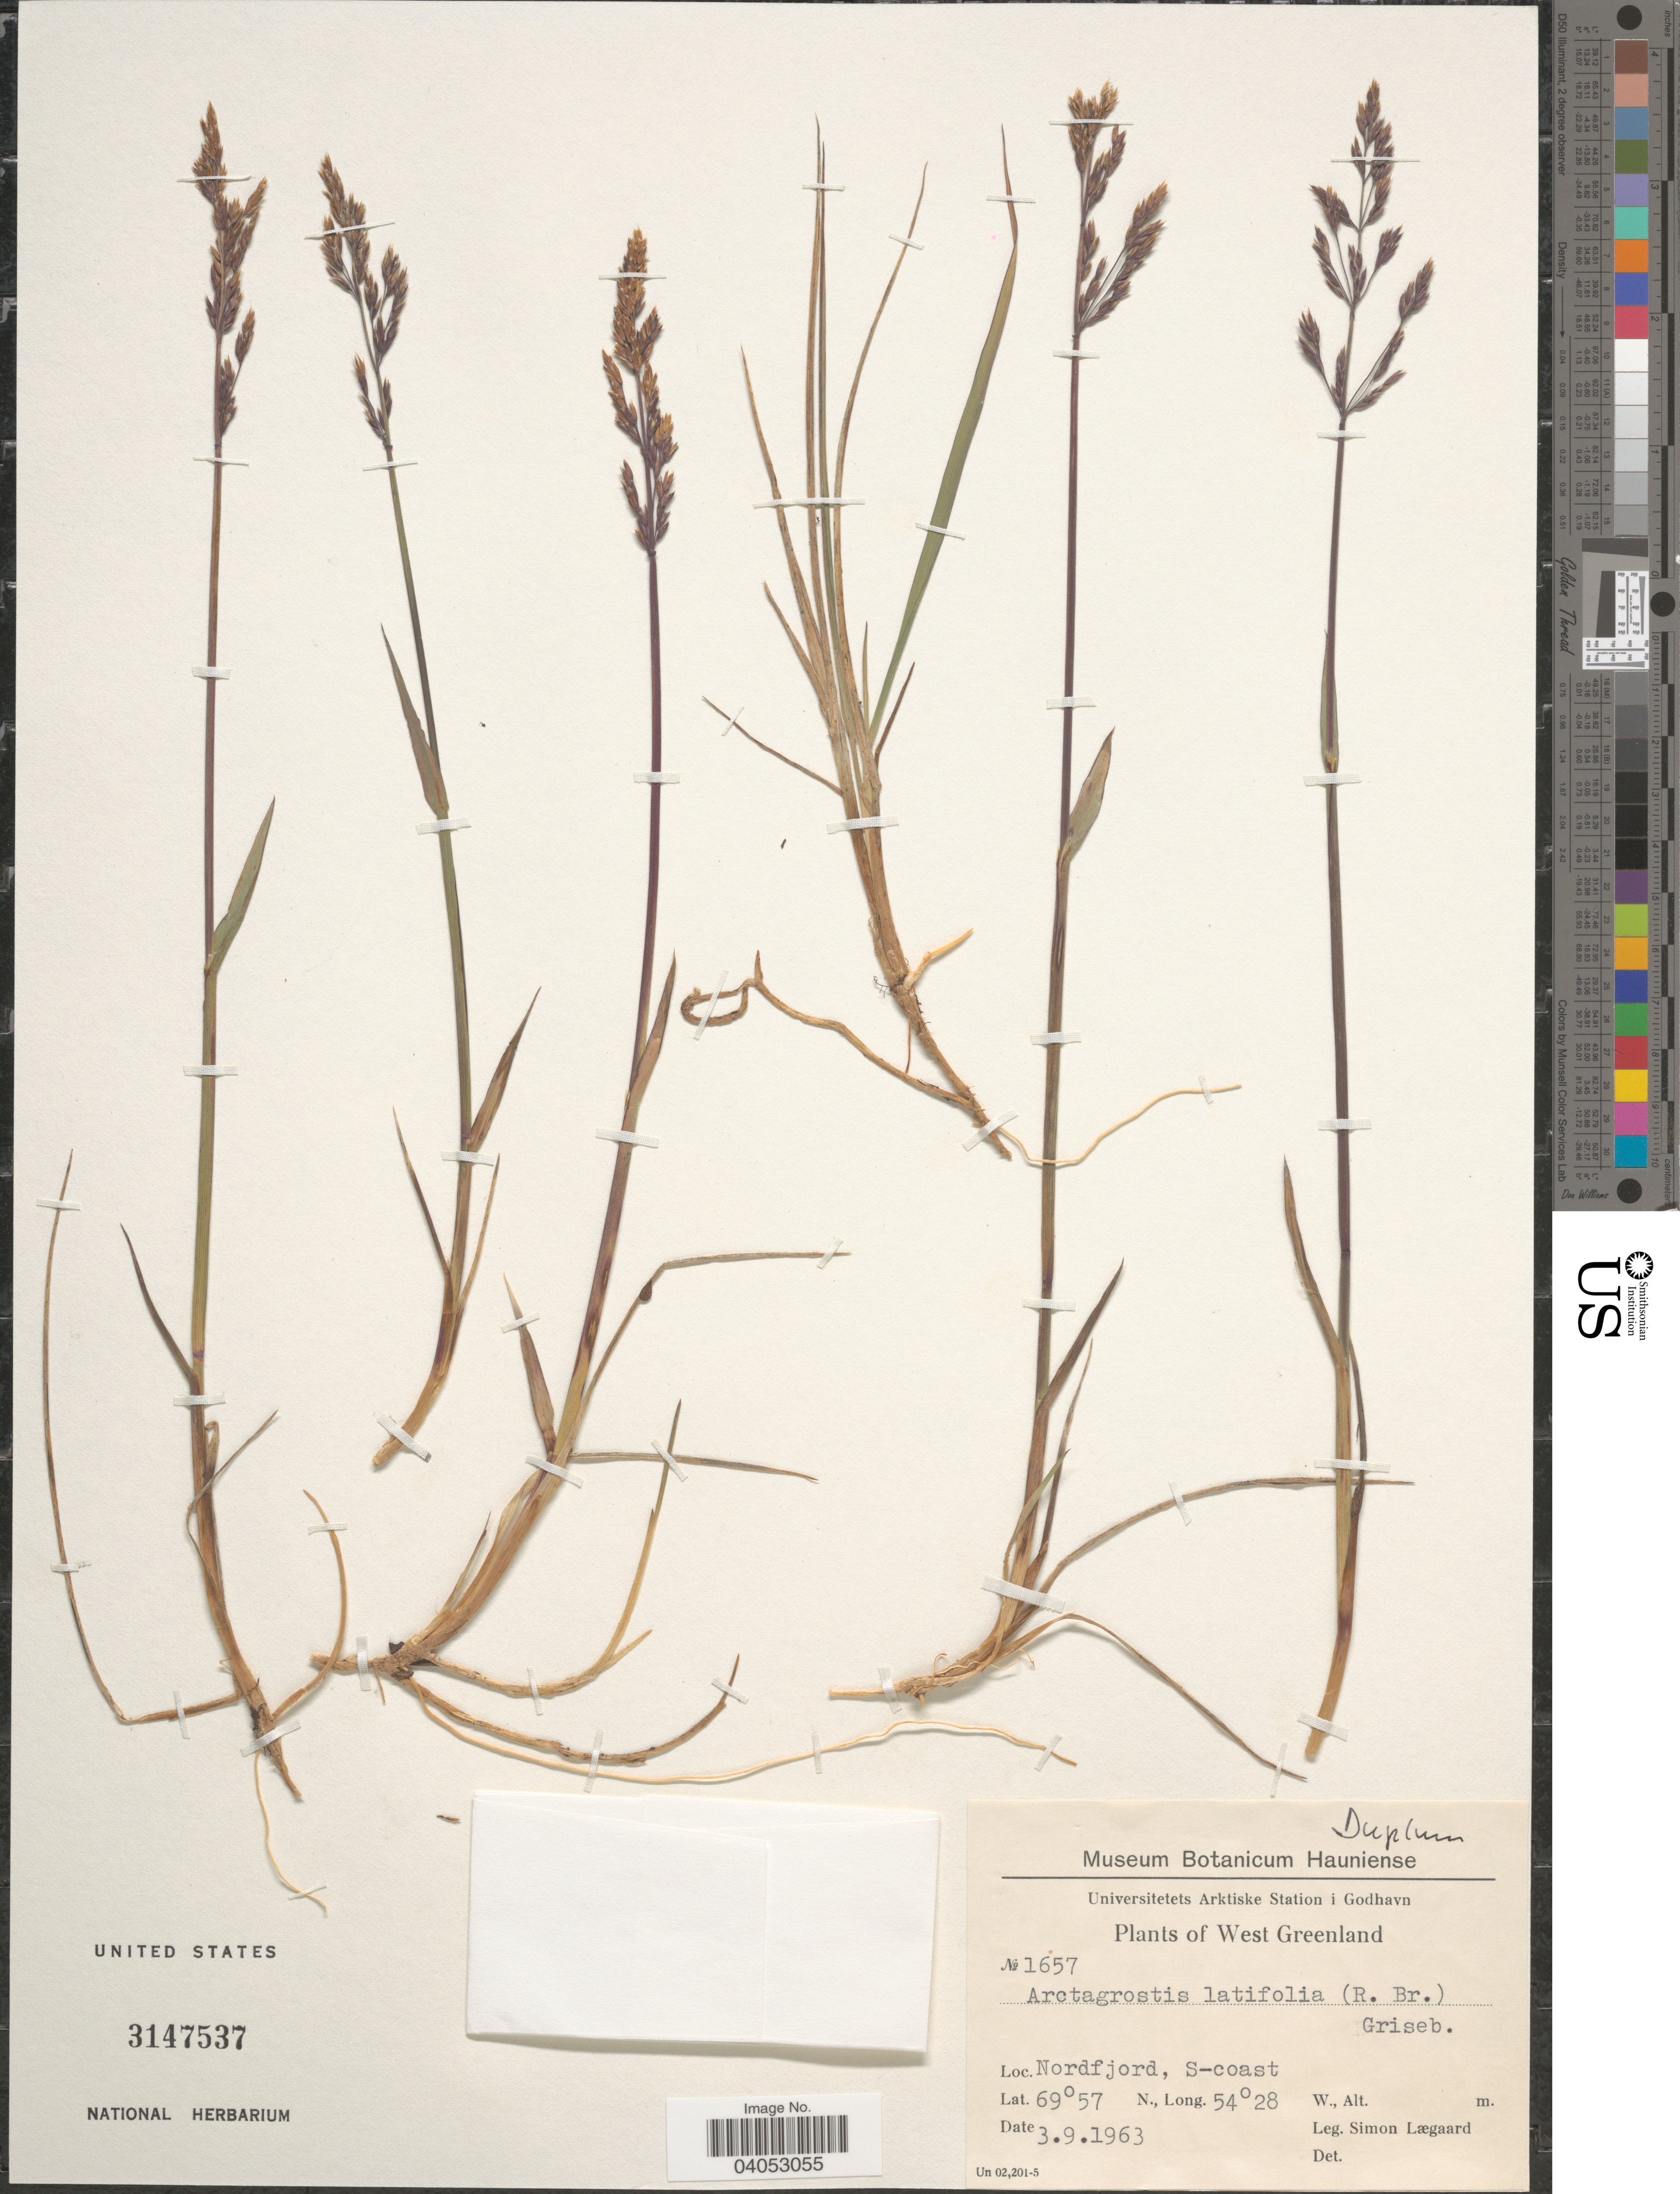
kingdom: Plantae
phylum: Tracheophyta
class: Liliopsida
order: Poales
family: Poaceae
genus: Arctagrostis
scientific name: Arctagrostis latifolia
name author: (R. Br.) Griseb.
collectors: S. Lægaard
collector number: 1657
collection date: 1963-09-03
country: Greenland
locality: West Greenland. Nordfjord, S-coast.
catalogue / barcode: US 3147537